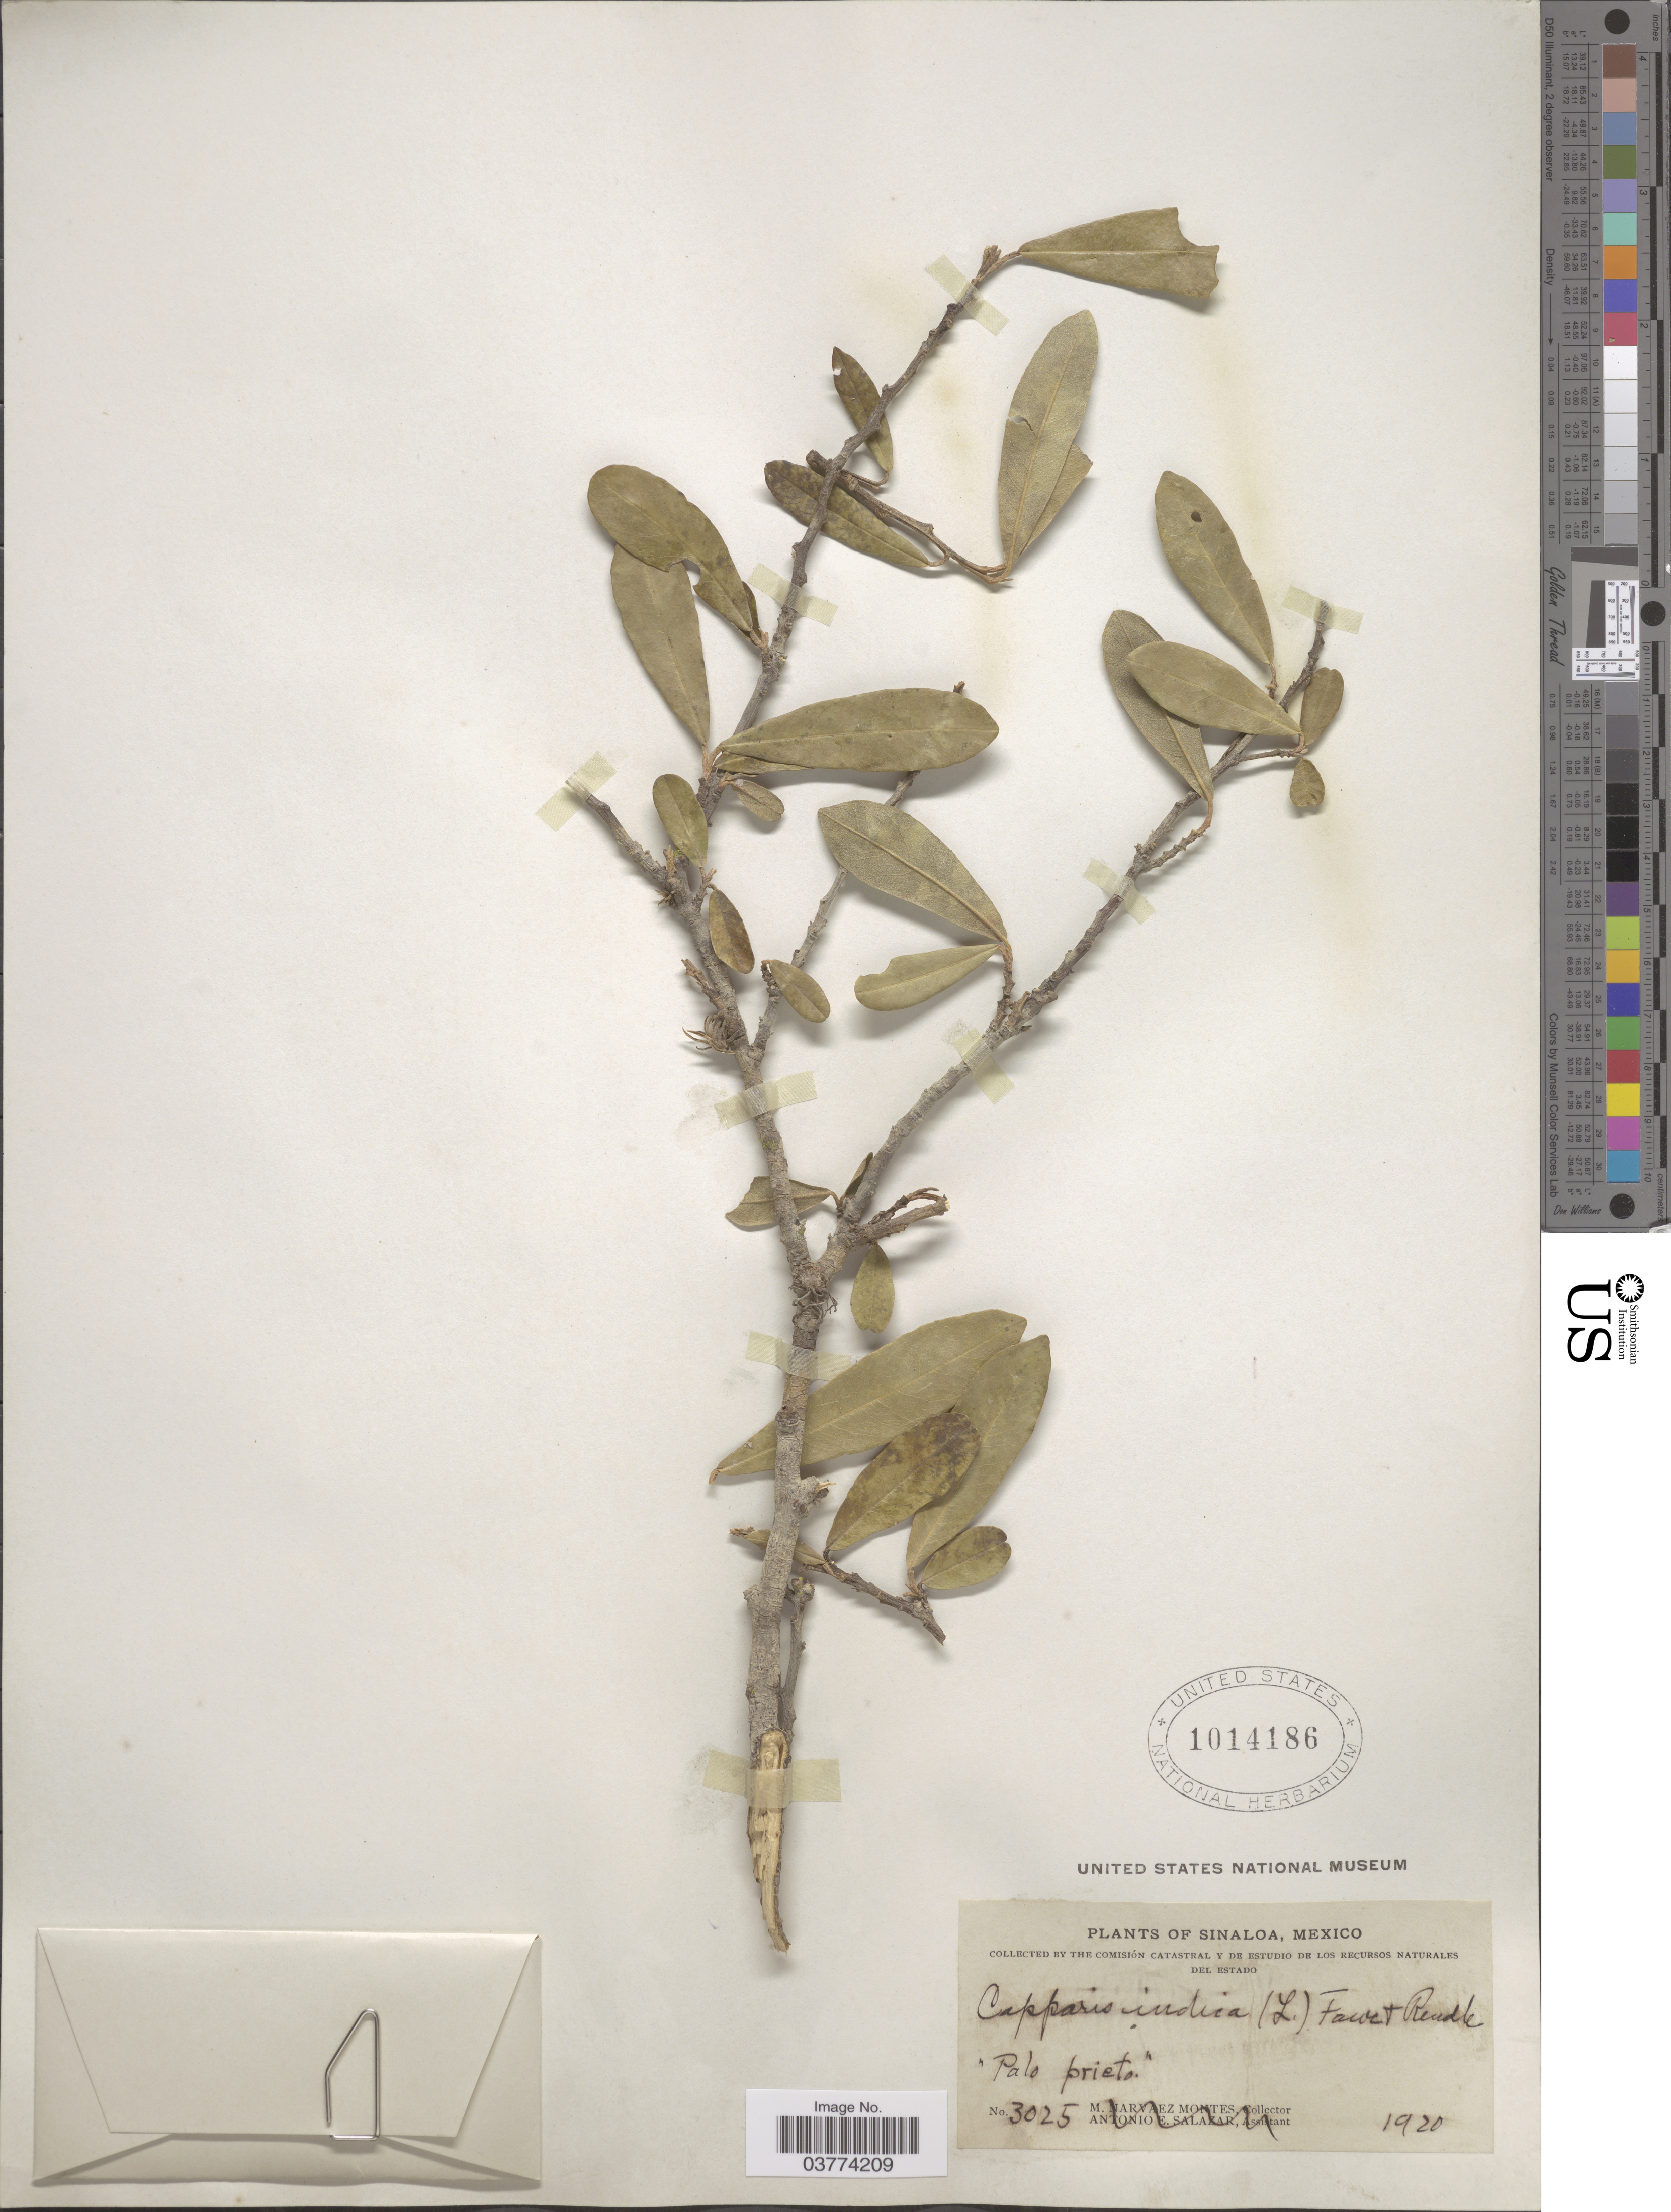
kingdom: Plantae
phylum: Tracheophyta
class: Magnoliopsida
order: Brassicales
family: Capparaceae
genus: Quadrella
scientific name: Quadrella indica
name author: (L.) Iltis & Cornejo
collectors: Comisión Catastral & De Estudio de Los Recursos Naturales del Estado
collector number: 3025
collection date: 1920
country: Mexico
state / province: Sinaloa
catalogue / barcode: US 1014186